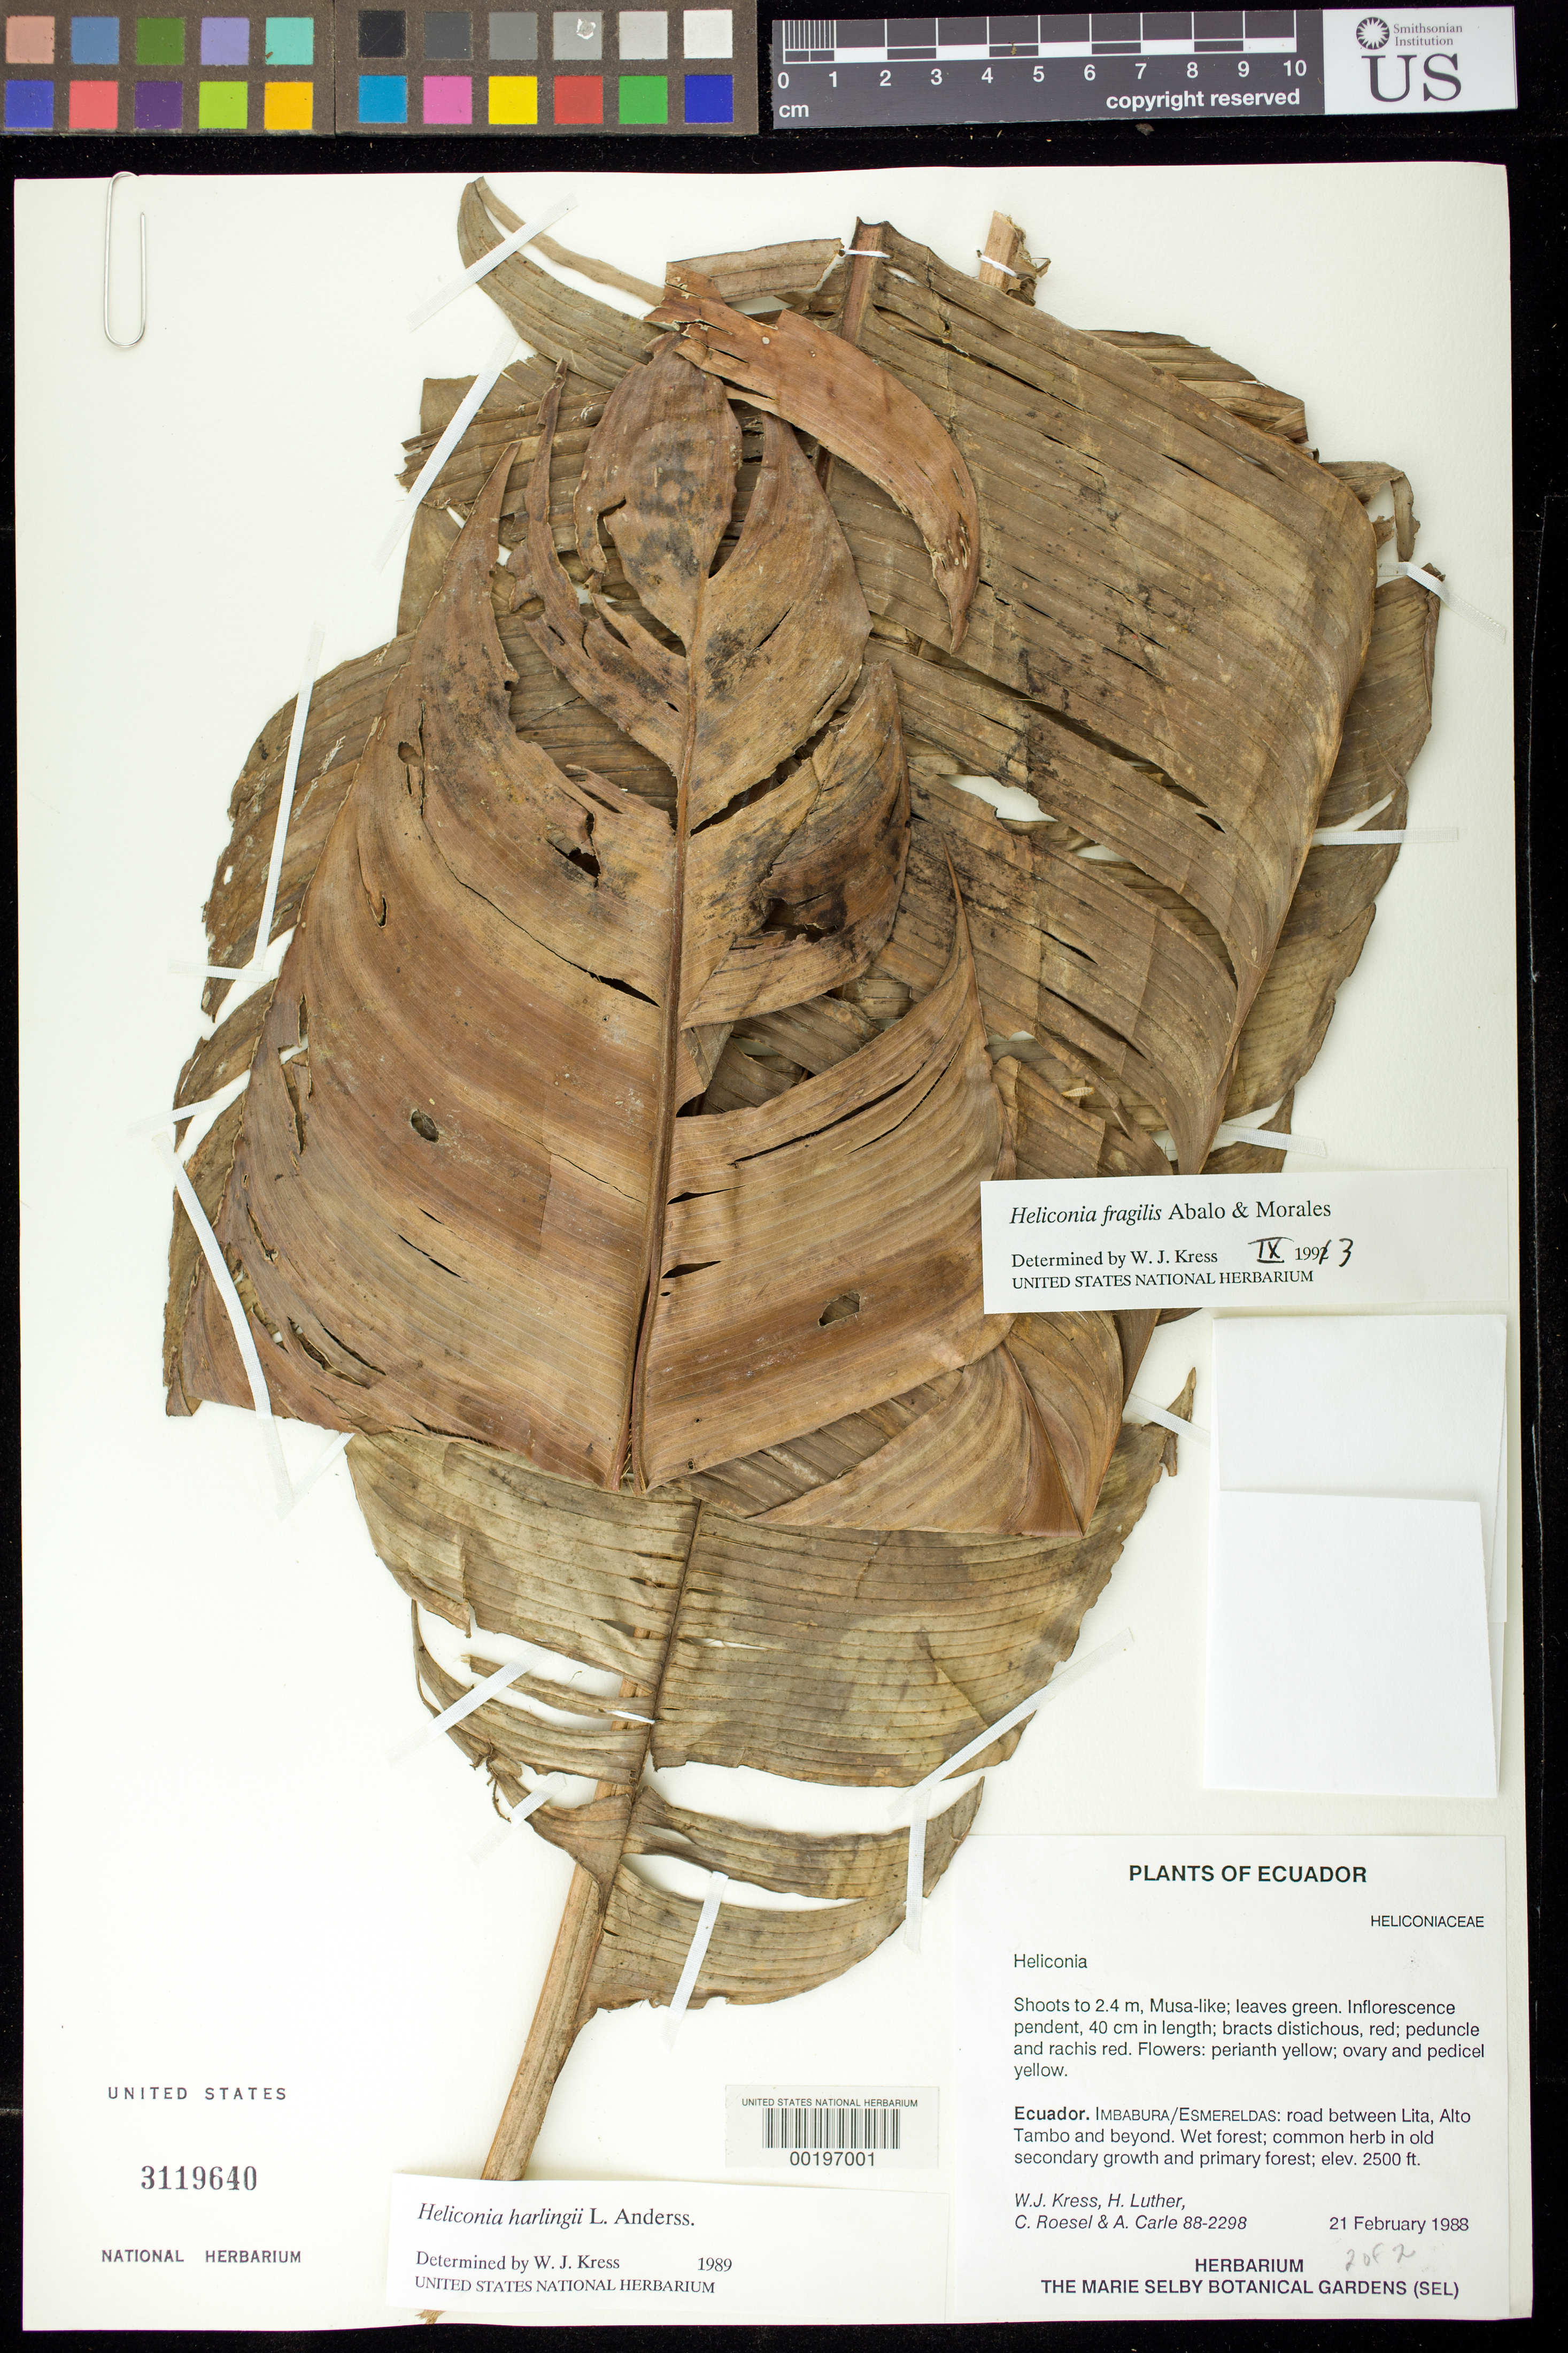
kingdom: Plantae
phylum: Tracheophyta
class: Liliopsida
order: Zingiberales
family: Heliconiaceae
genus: Heliconia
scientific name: Heliconia fragilis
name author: Abalo & G. Morales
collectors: W. J. Kress, Harry E. Luther, C. S. Roesel & A. Carle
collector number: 88-2298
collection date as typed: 21 Feb 1988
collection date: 1988-02-21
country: Ecuador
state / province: Esmeraldas / Imbabura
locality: Between Lita, Alto Tambo and beyond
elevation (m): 762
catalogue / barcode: US 3119640